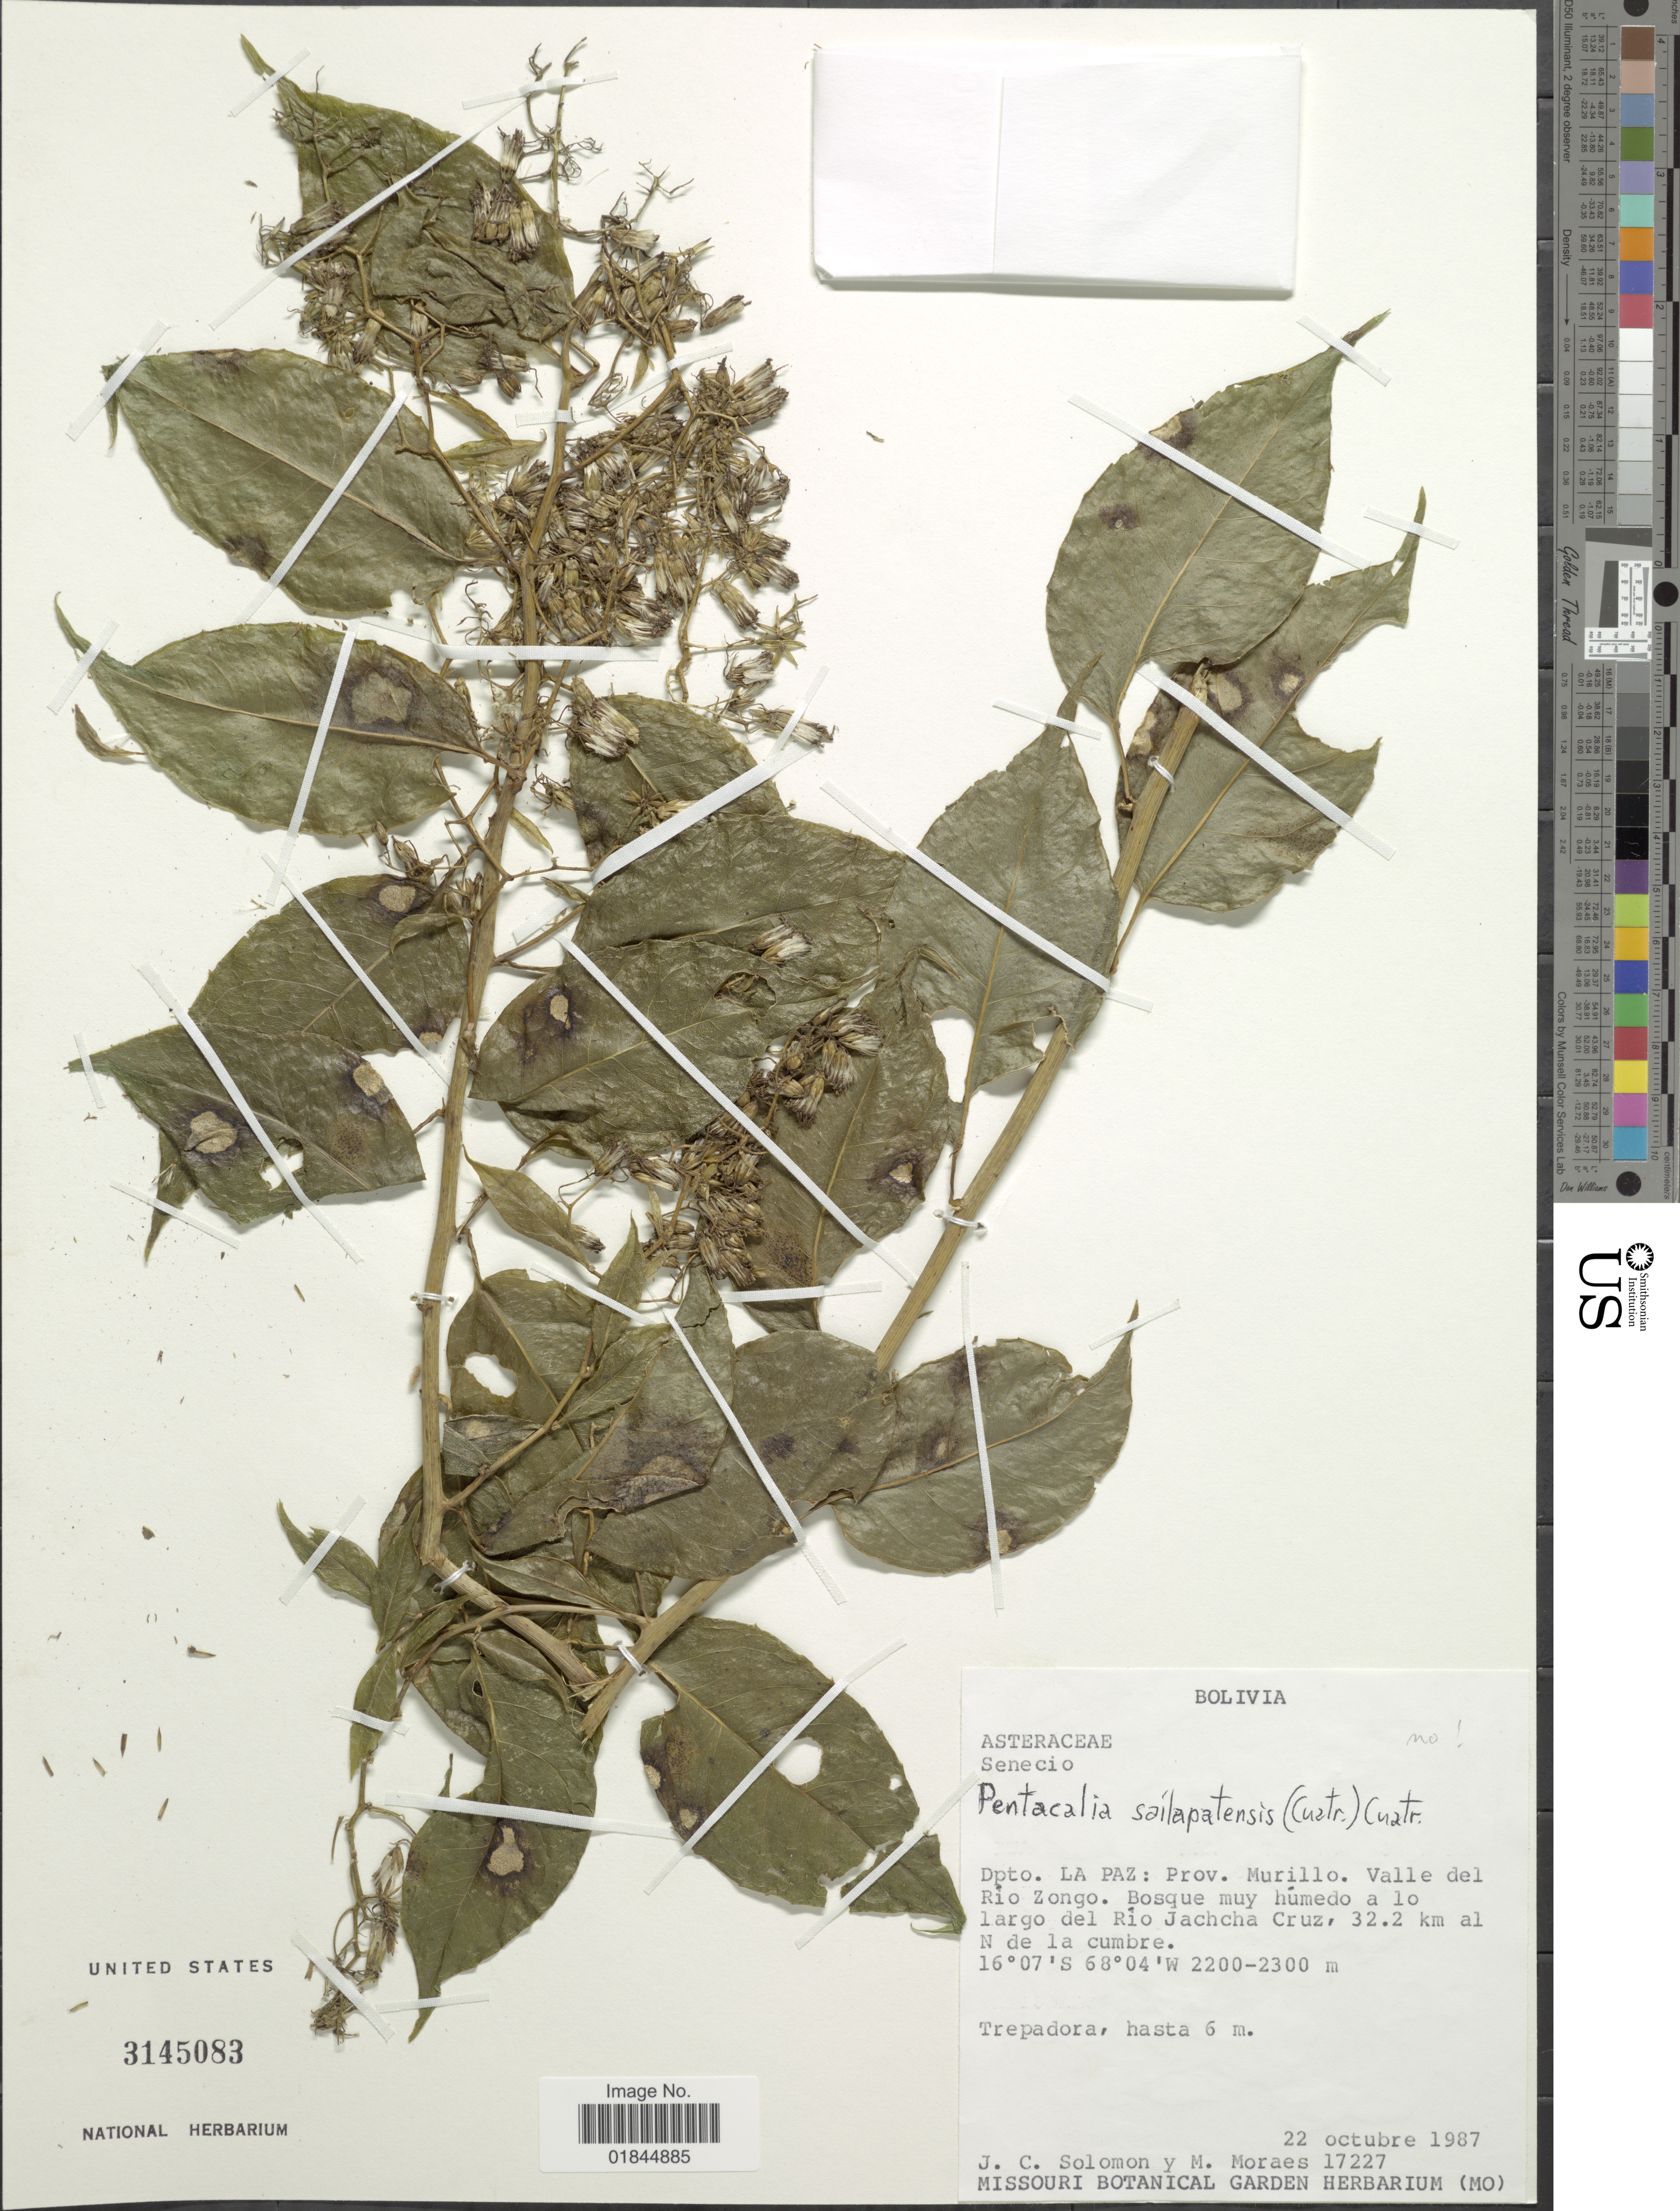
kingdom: Plantae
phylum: Tracheophyta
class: Magnoliopsida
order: Asterales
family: Asteraceae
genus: Pentacalia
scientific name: Pentacalia sailapatensis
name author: (Cuatrec.) Cuatrec.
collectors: J. C. Solomon & M. Moraes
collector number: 17227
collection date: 1987-10-22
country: Bolivia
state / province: La Paz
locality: Dpto. La Paz: Prov. Murillo. Valle del Rio Zongo. Bosque muy humedo a lo largo del Rio Jachcha Cruz, 32,3 km al N de la cumbre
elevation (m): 2200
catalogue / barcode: US 3145083